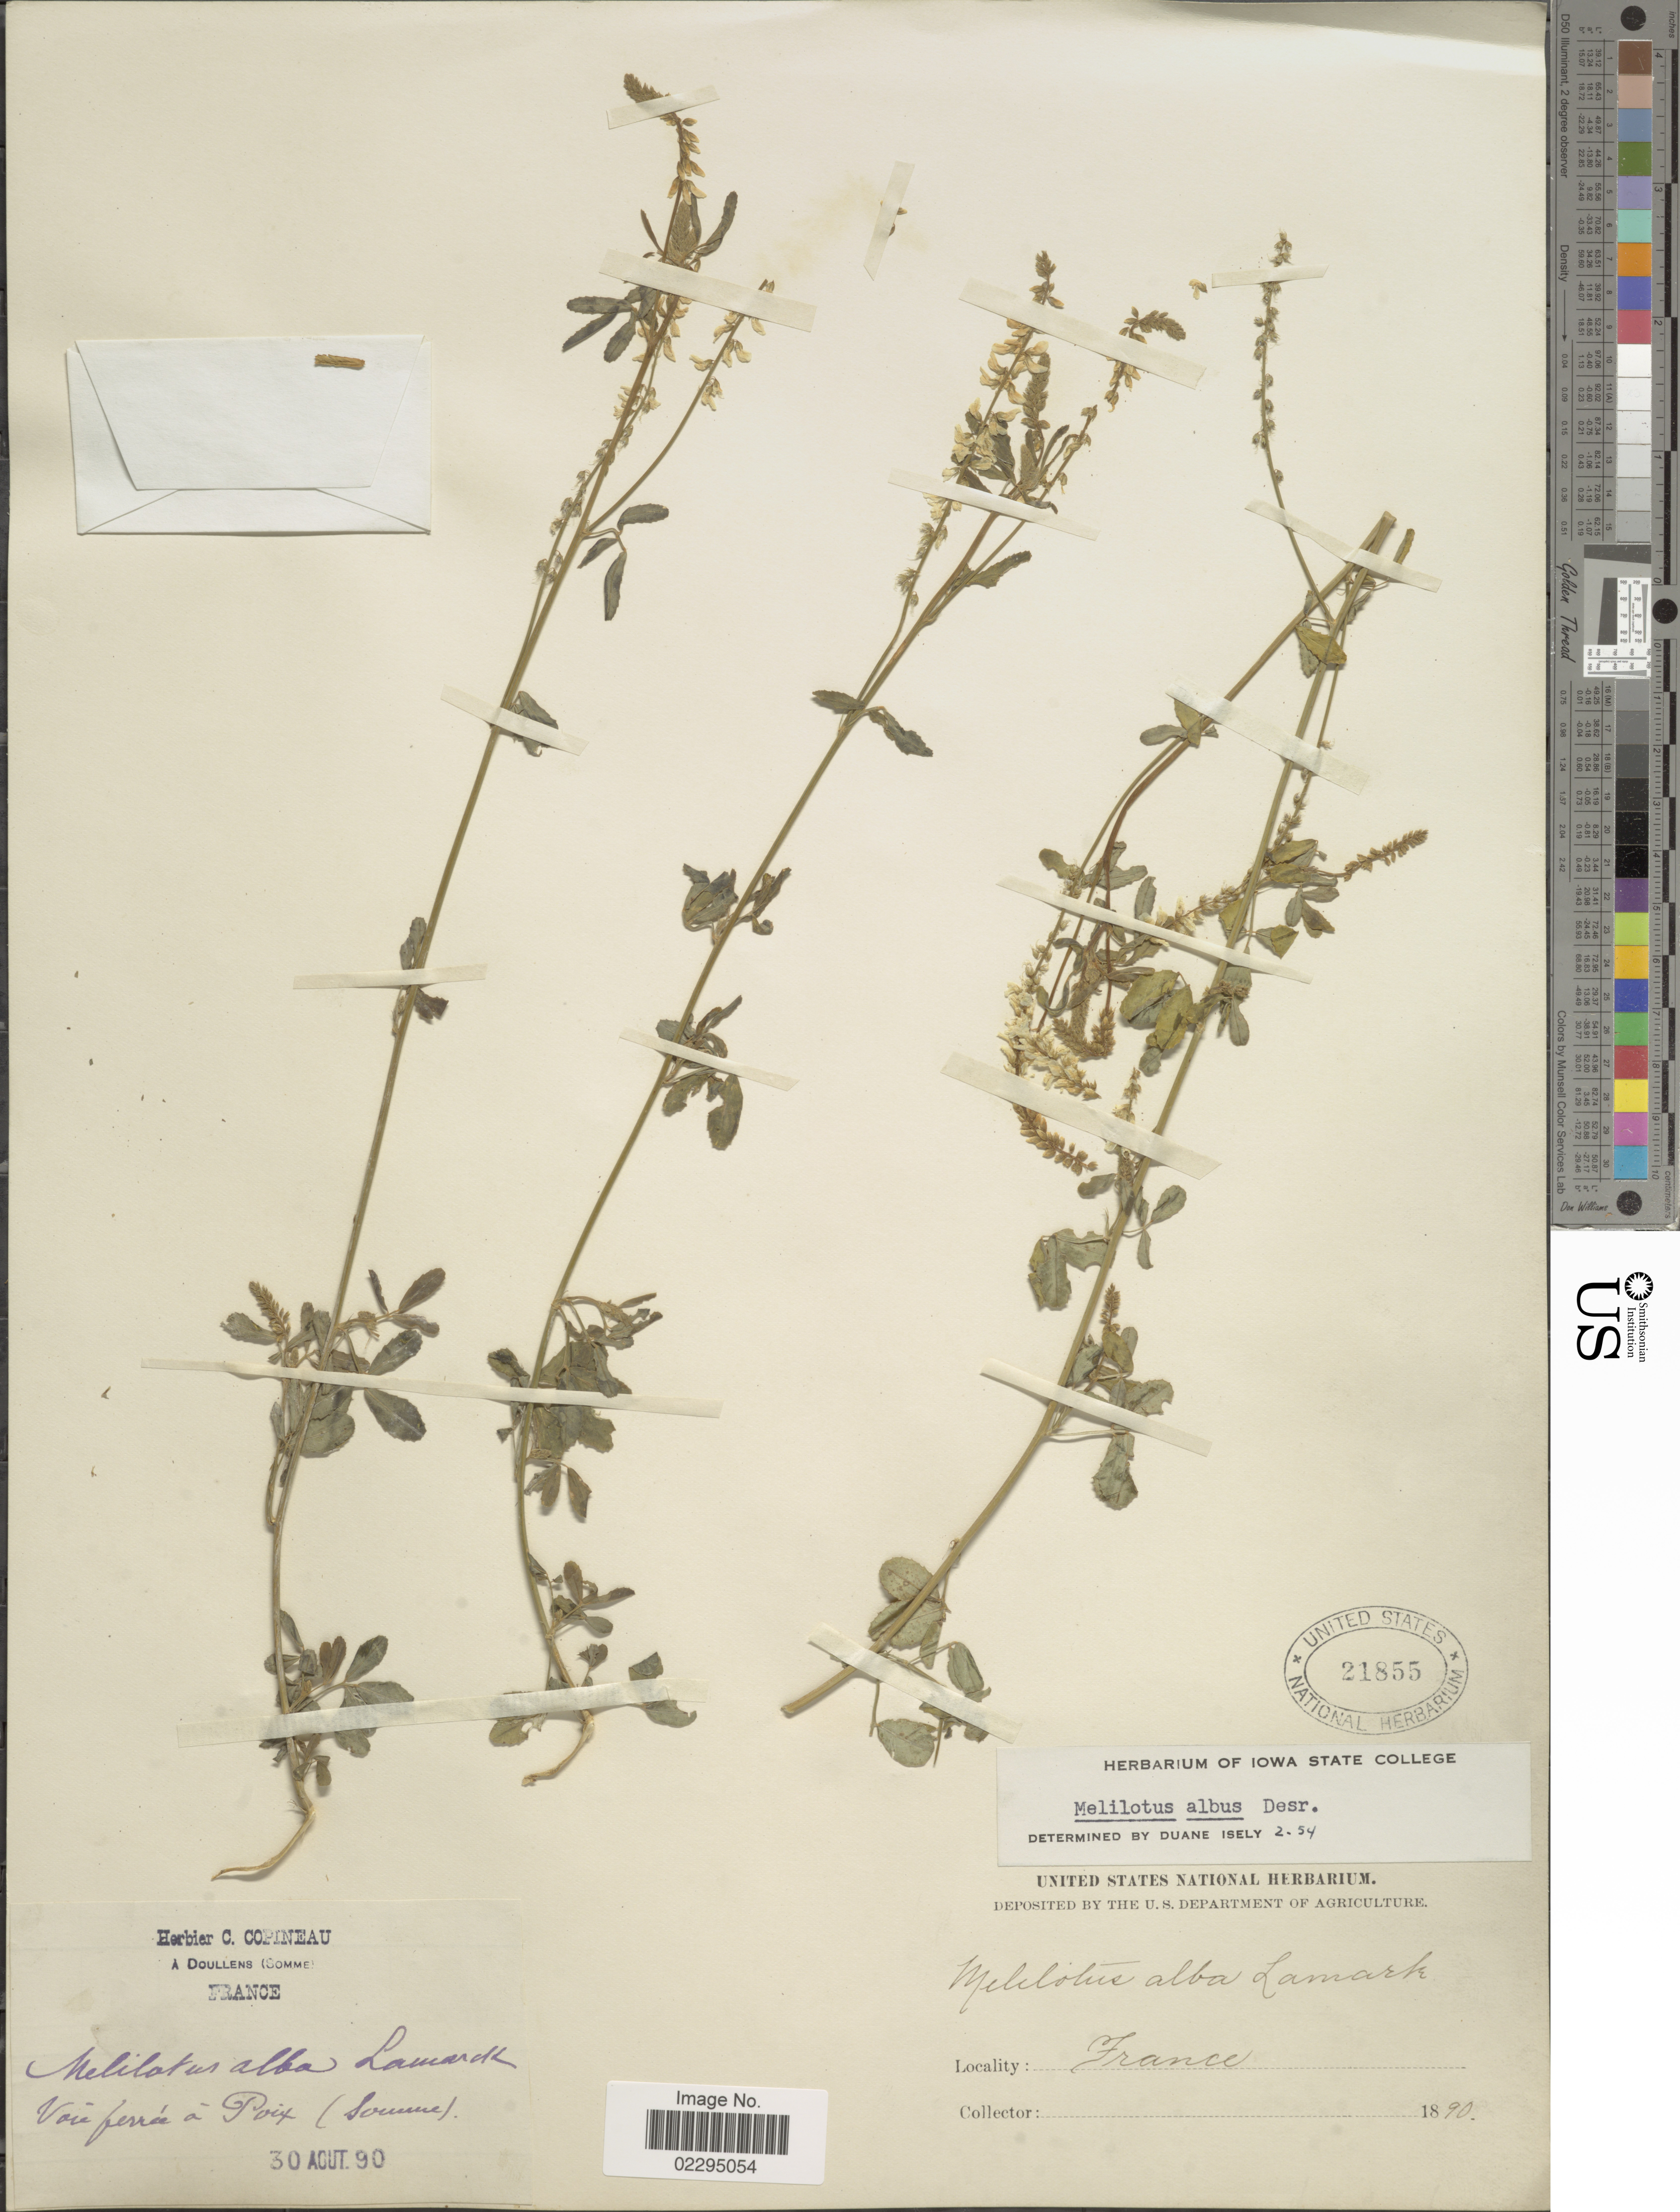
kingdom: Plantae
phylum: Tracheophyta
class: Magnoliopsida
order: Fabales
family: Fabaceae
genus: Melilotus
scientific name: Melilotus albus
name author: Medik.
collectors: ex herb. C. Copineau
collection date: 1890-08-30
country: France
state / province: Hauts-de-France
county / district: Somme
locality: Voie ferrée à Poix (Somme) [railway tracks at Poix (Somme)]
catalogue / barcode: US 21855